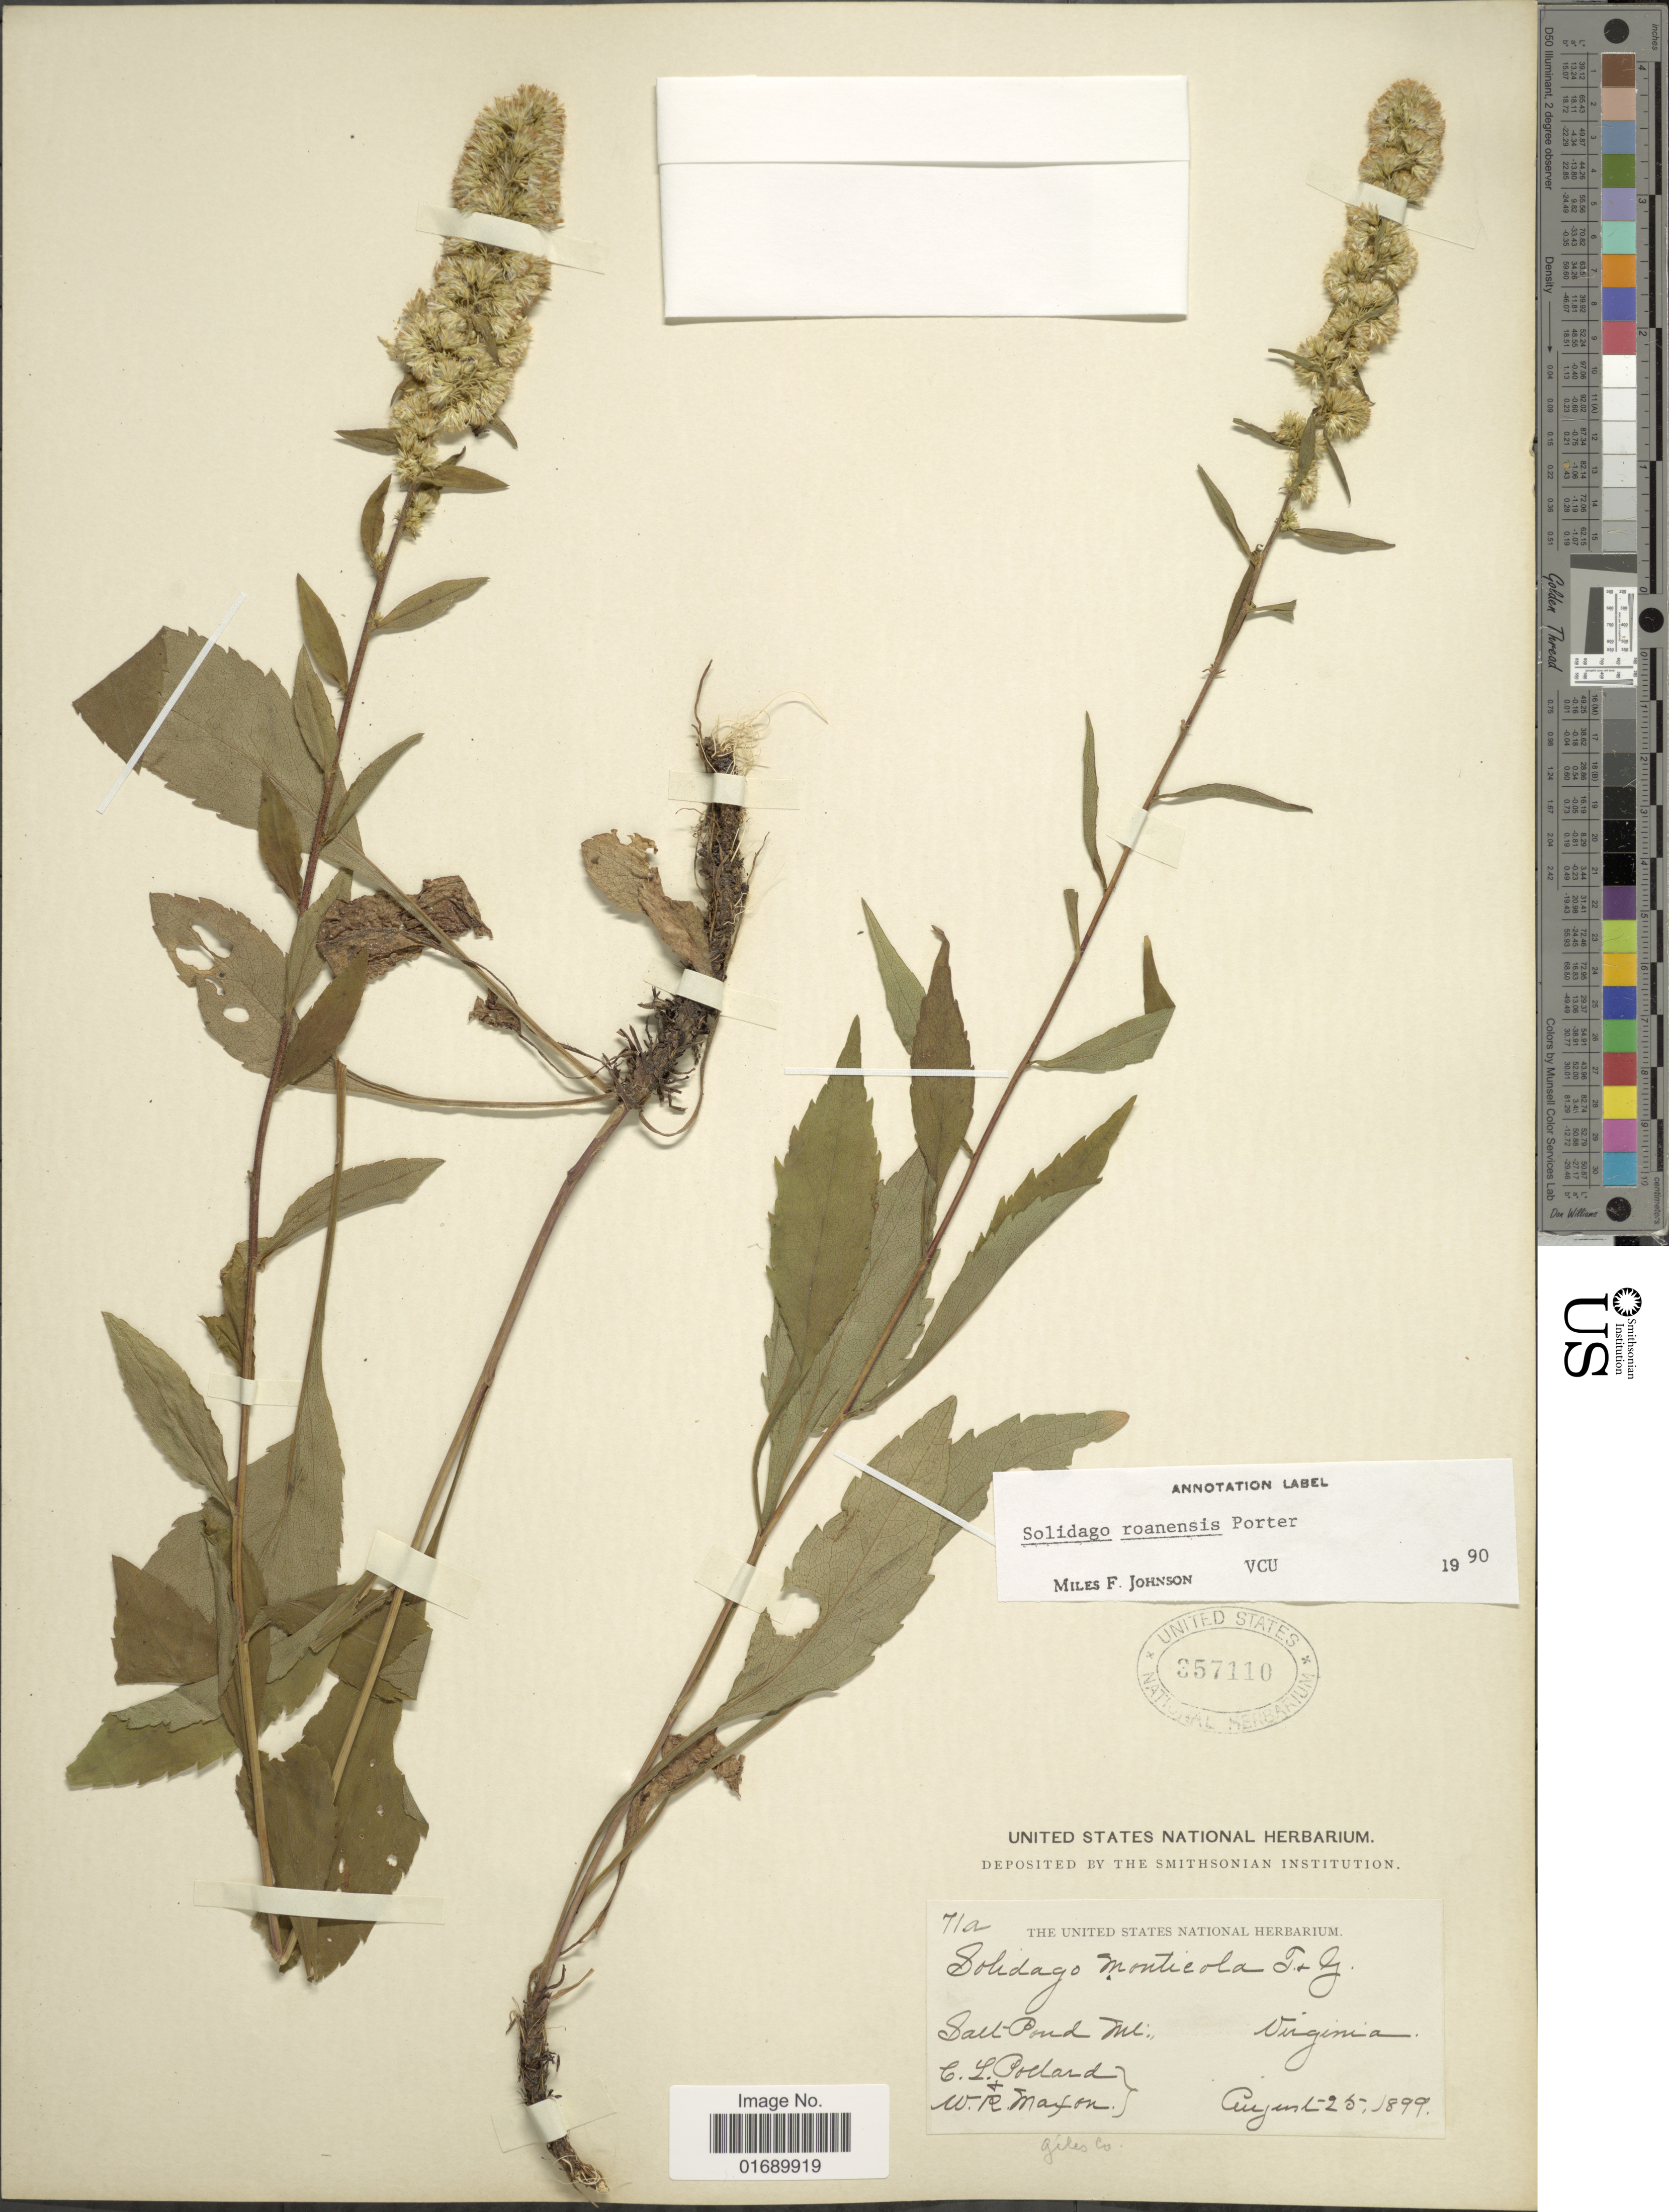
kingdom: Plantae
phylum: Tracheophyta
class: Magnoliopsida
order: Asterales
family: Asteraceae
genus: Solidago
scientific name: Solidago roanensis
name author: Porter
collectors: C. L. Pollard & W. R. Maxon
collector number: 71a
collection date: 1899-08-25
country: United States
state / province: Virginia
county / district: Giles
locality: Salt-pond Mt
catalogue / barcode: US 357110